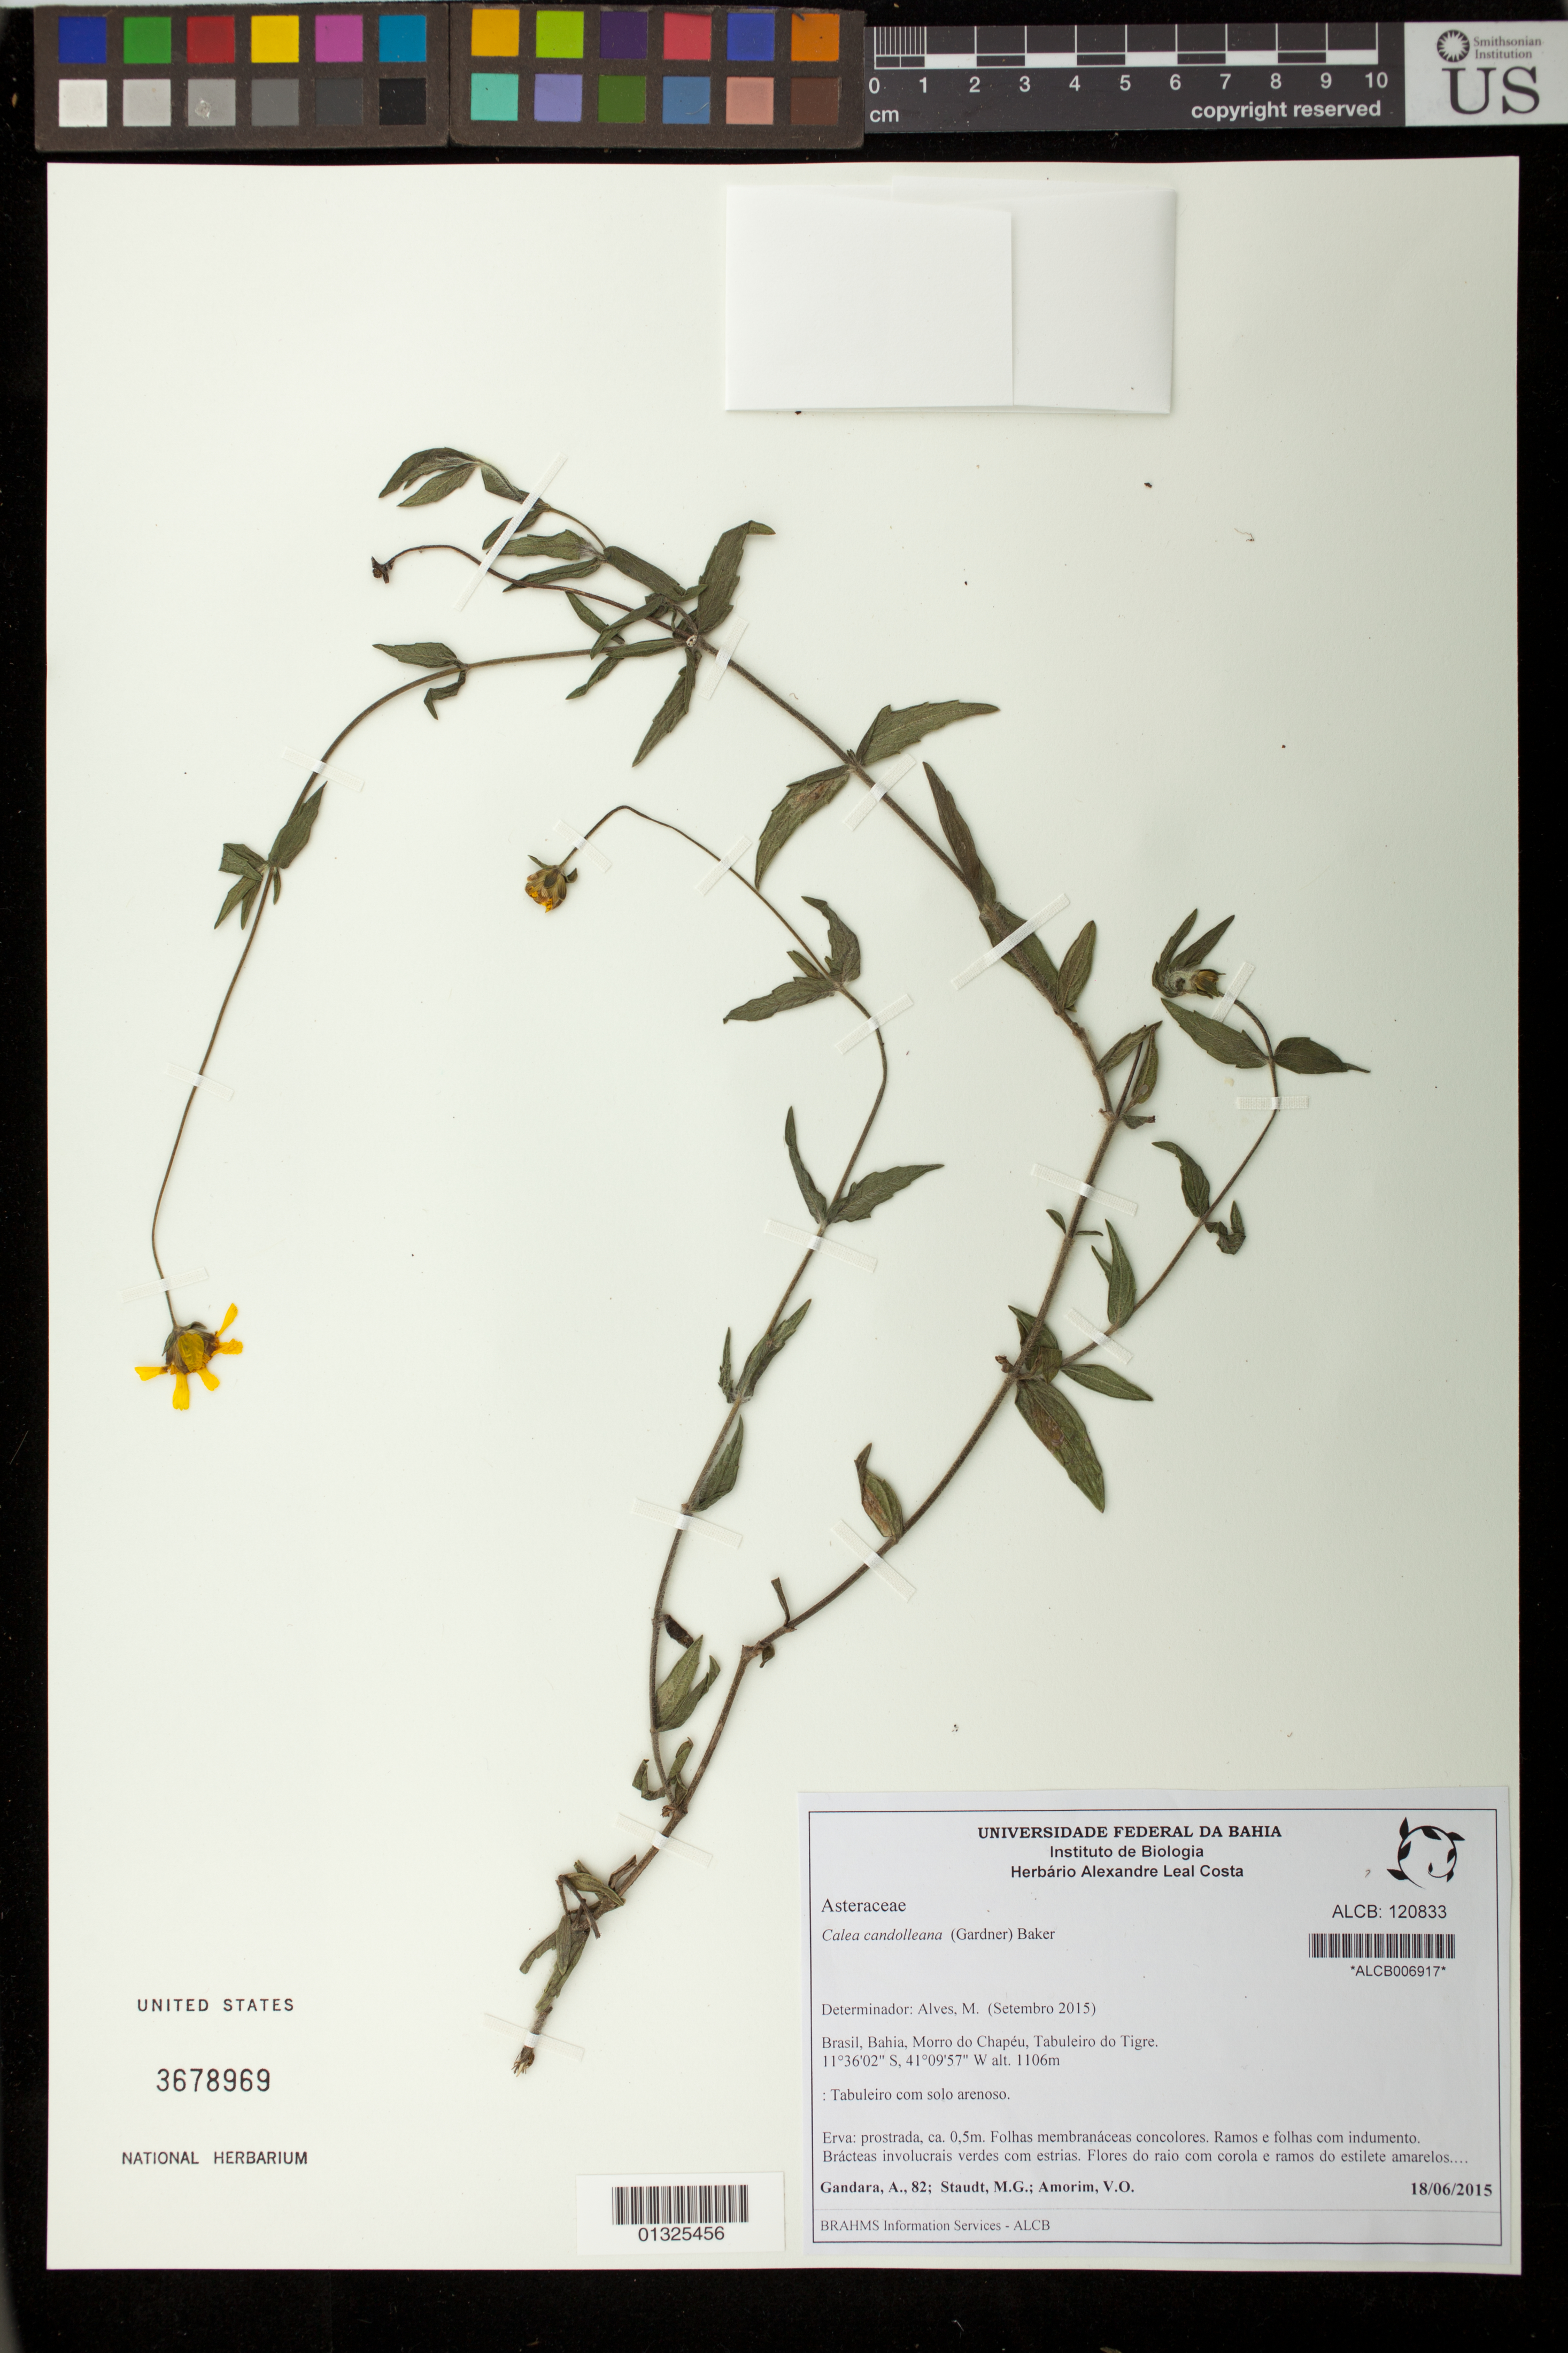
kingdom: Plantae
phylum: Tracheophyta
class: Magnoliopsida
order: Asterales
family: Asteraceae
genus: Calea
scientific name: Calea candolleana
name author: (Gardner) Baker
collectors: A. Gándara, M. Staudt & V. Amorim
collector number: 82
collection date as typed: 18 June 2015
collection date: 2015-06-18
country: Brazil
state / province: Bahia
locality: Morro do Chapeu, Tabuleiro do Tigre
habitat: Tabuleiro som solo arenoso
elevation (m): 1106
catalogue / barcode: US 3678969